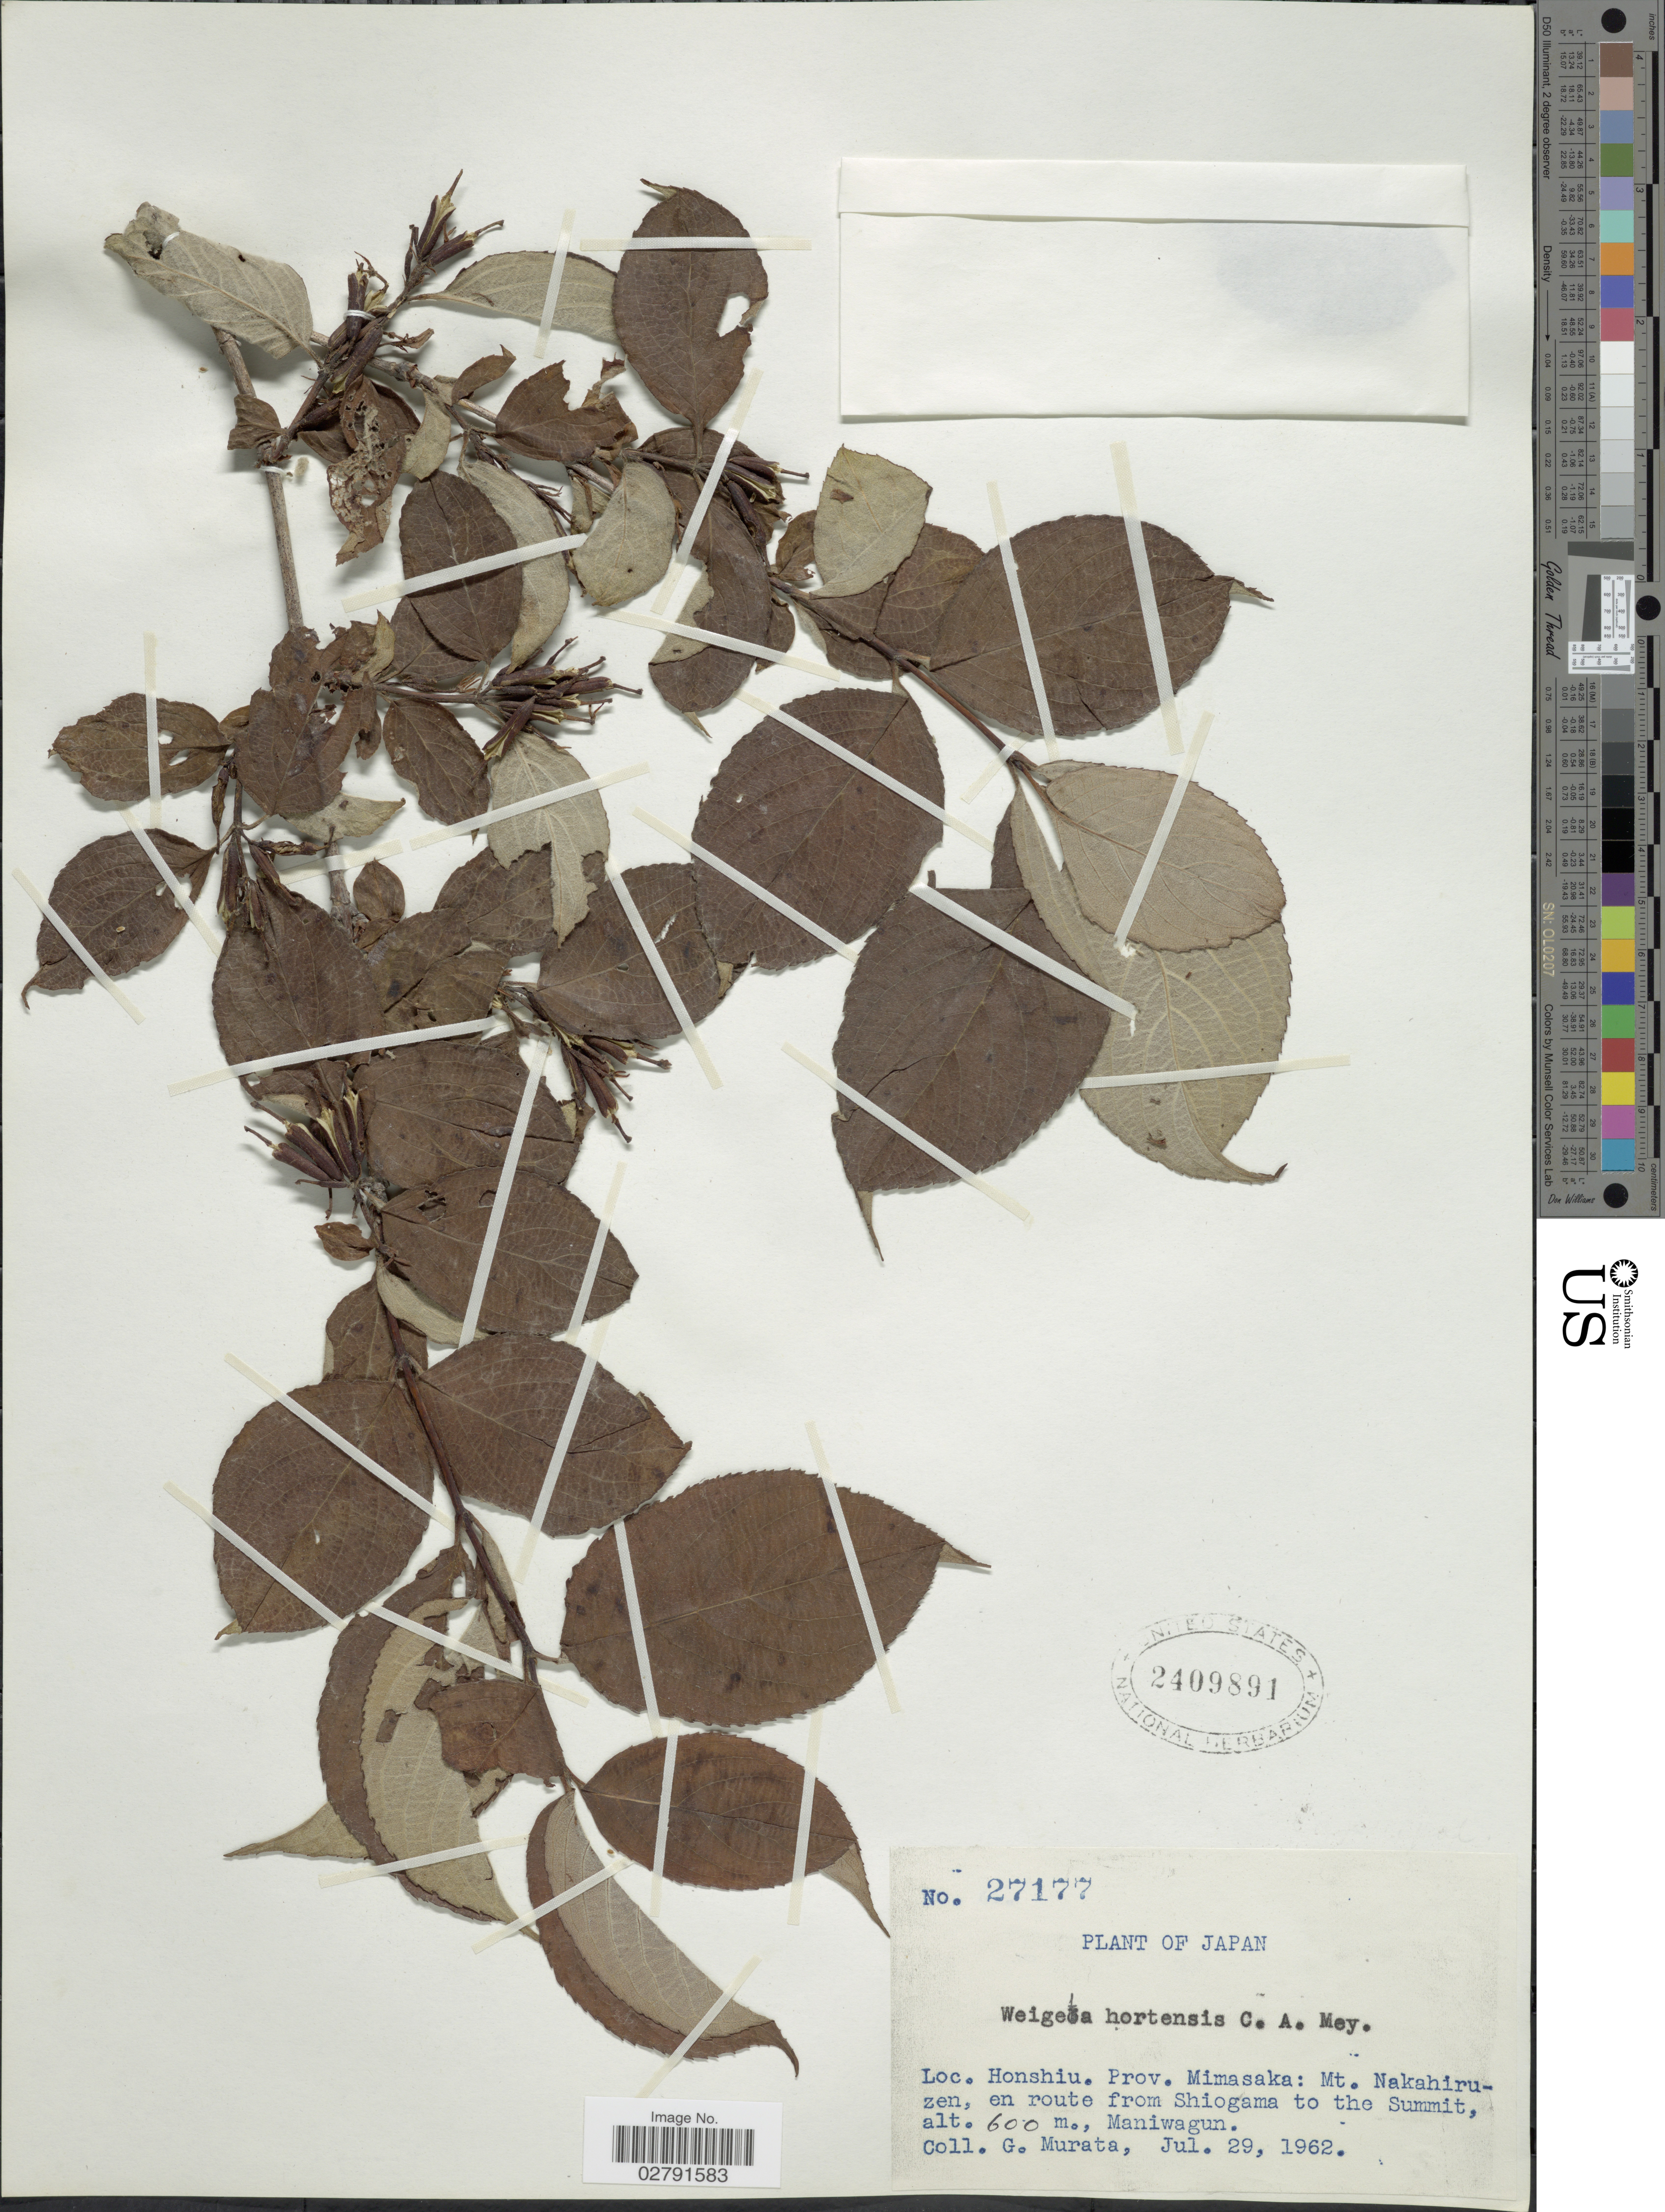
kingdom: Plantae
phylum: Tracheophyta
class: Magnoliopsida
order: Dipsacales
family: Caprifoliaceae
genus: Diervilla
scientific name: Diervilla hortensis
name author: Siebold & Zucc.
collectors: G. Murata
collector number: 27177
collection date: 1962-07-29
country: Japan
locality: Honshiu. Prov. Mimasaka: Mt. Nakahiruzen, en route from Shiogama to the Summit, Maniwagun.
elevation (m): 600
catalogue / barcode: US 2409891